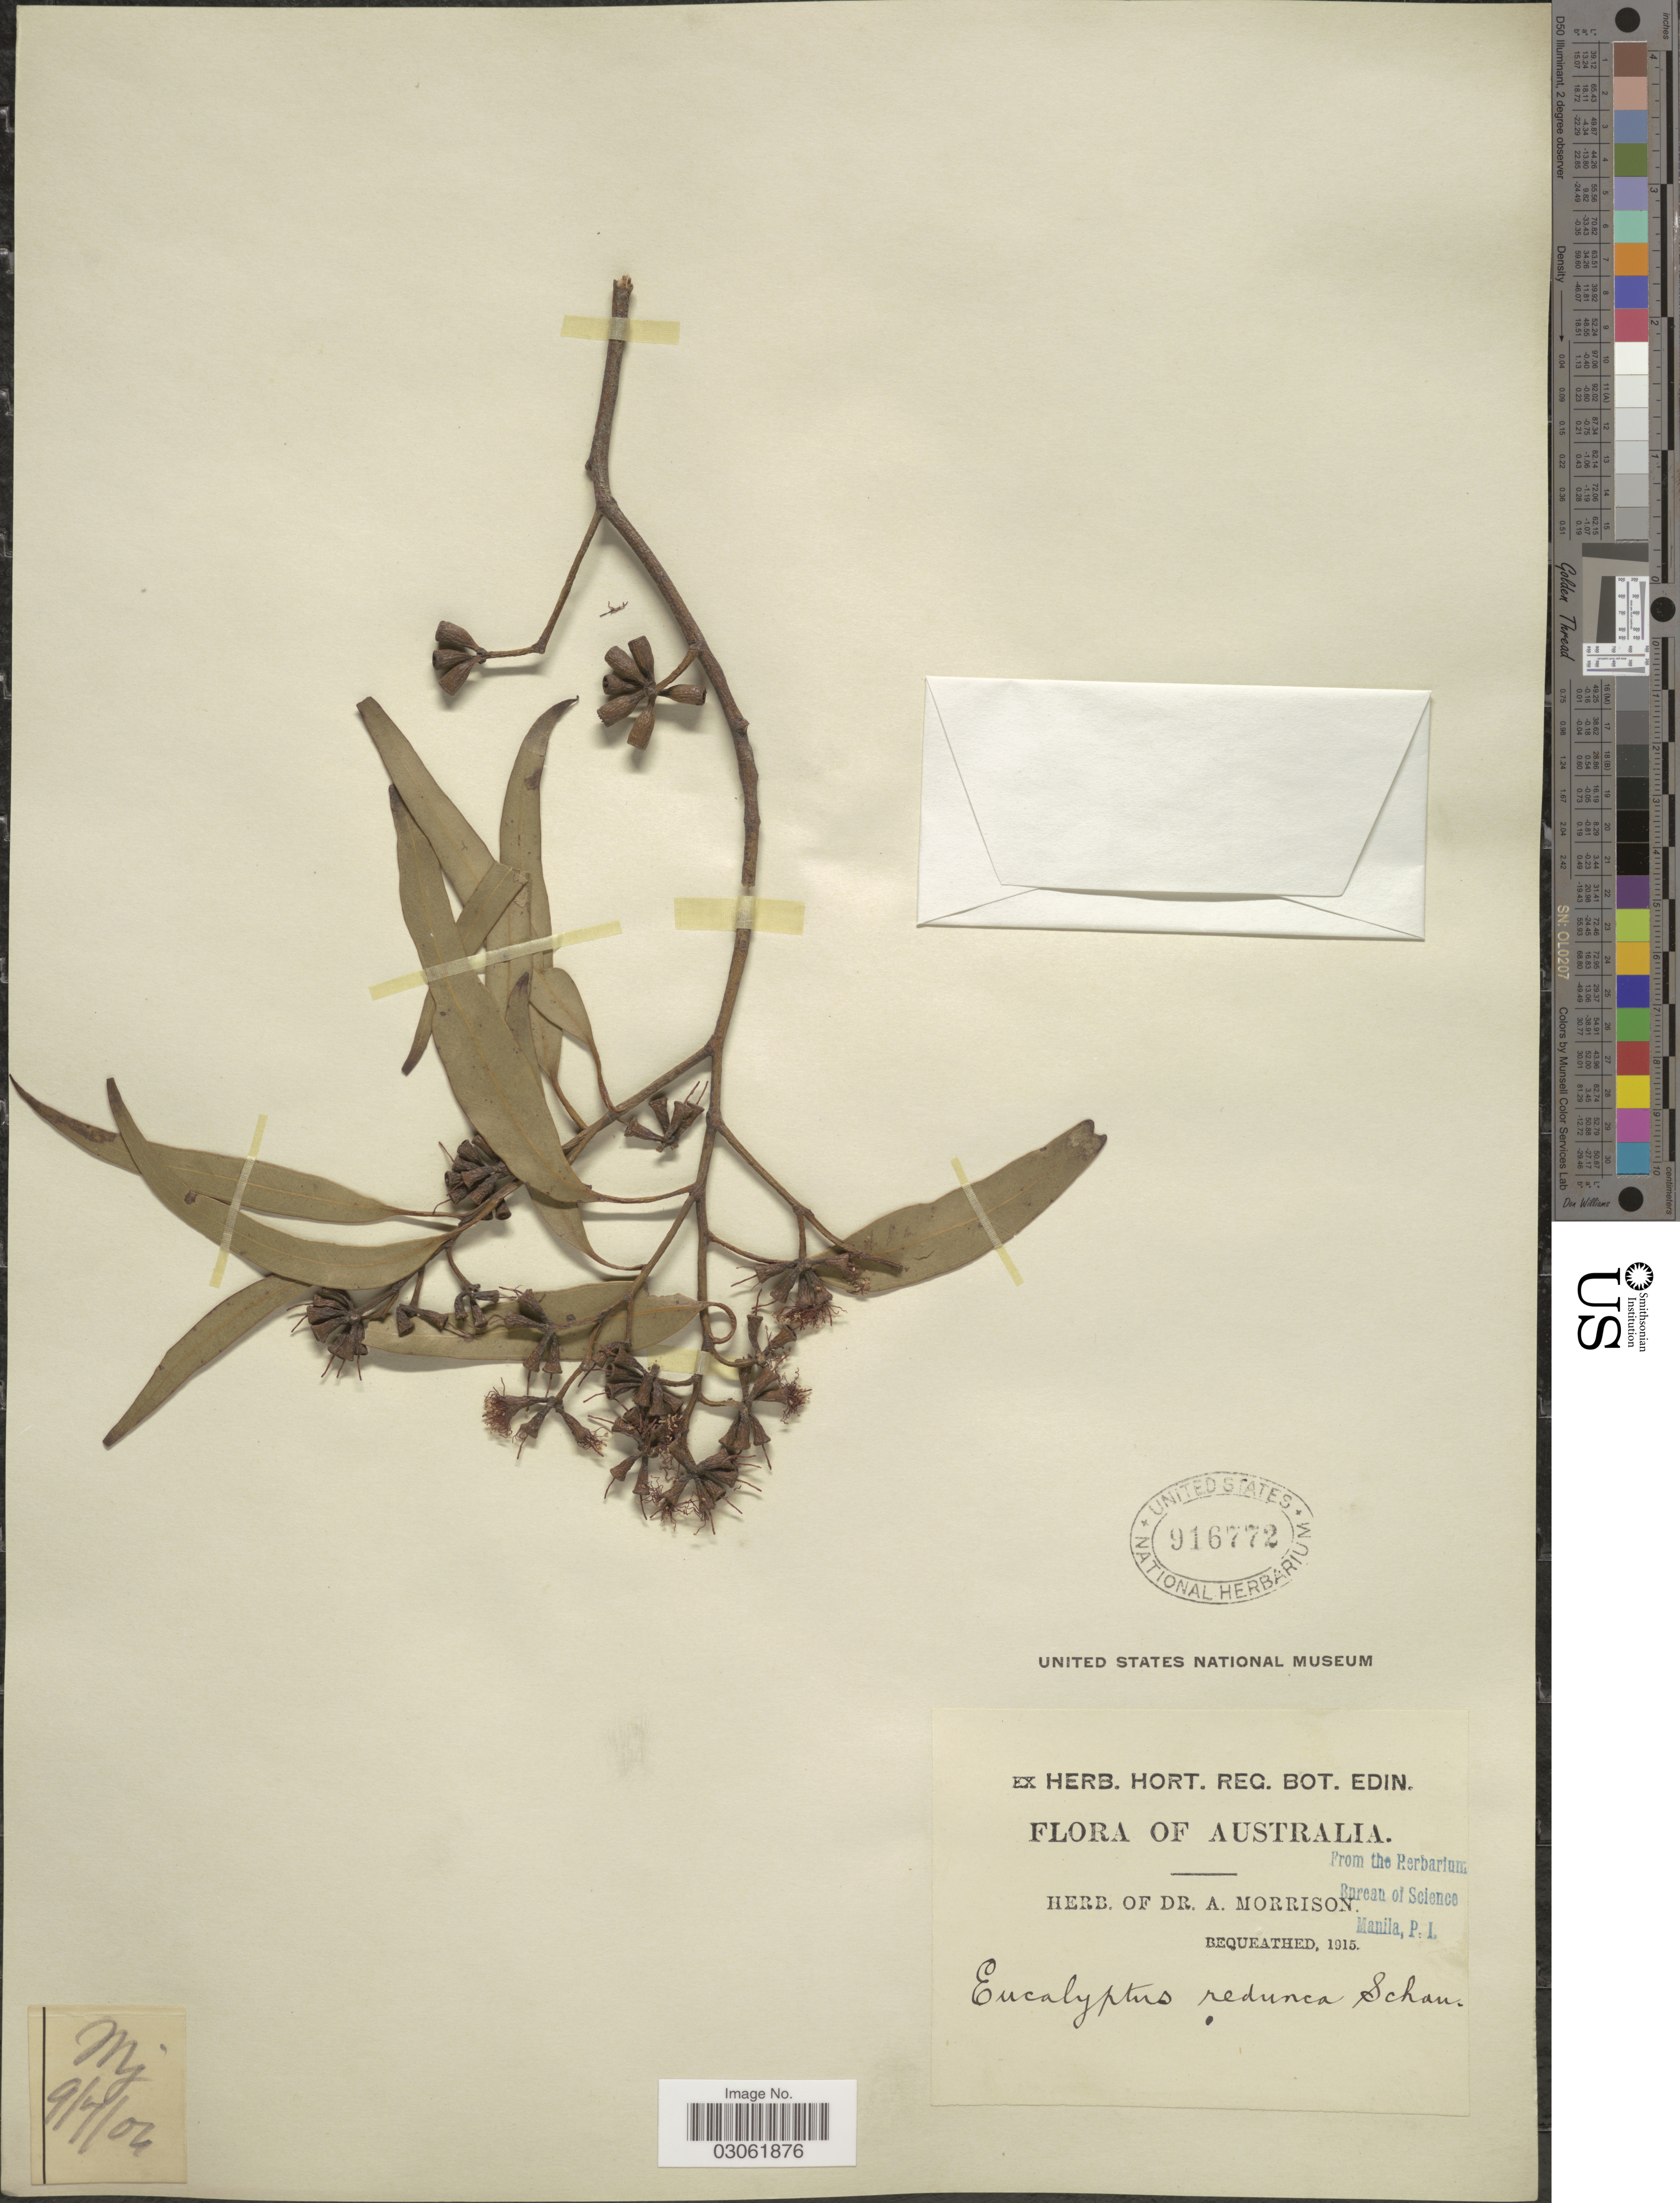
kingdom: Plantae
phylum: Tracheophyta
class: Magnoliopsida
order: Myrtales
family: Myrtaceae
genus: Eucalyptus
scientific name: Eucalyptus redunca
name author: Schauer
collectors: ex herb. Dr. A. Morrison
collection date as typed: Transcribed d/m/y: 9/7/4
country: Australia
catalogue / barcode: US 916772